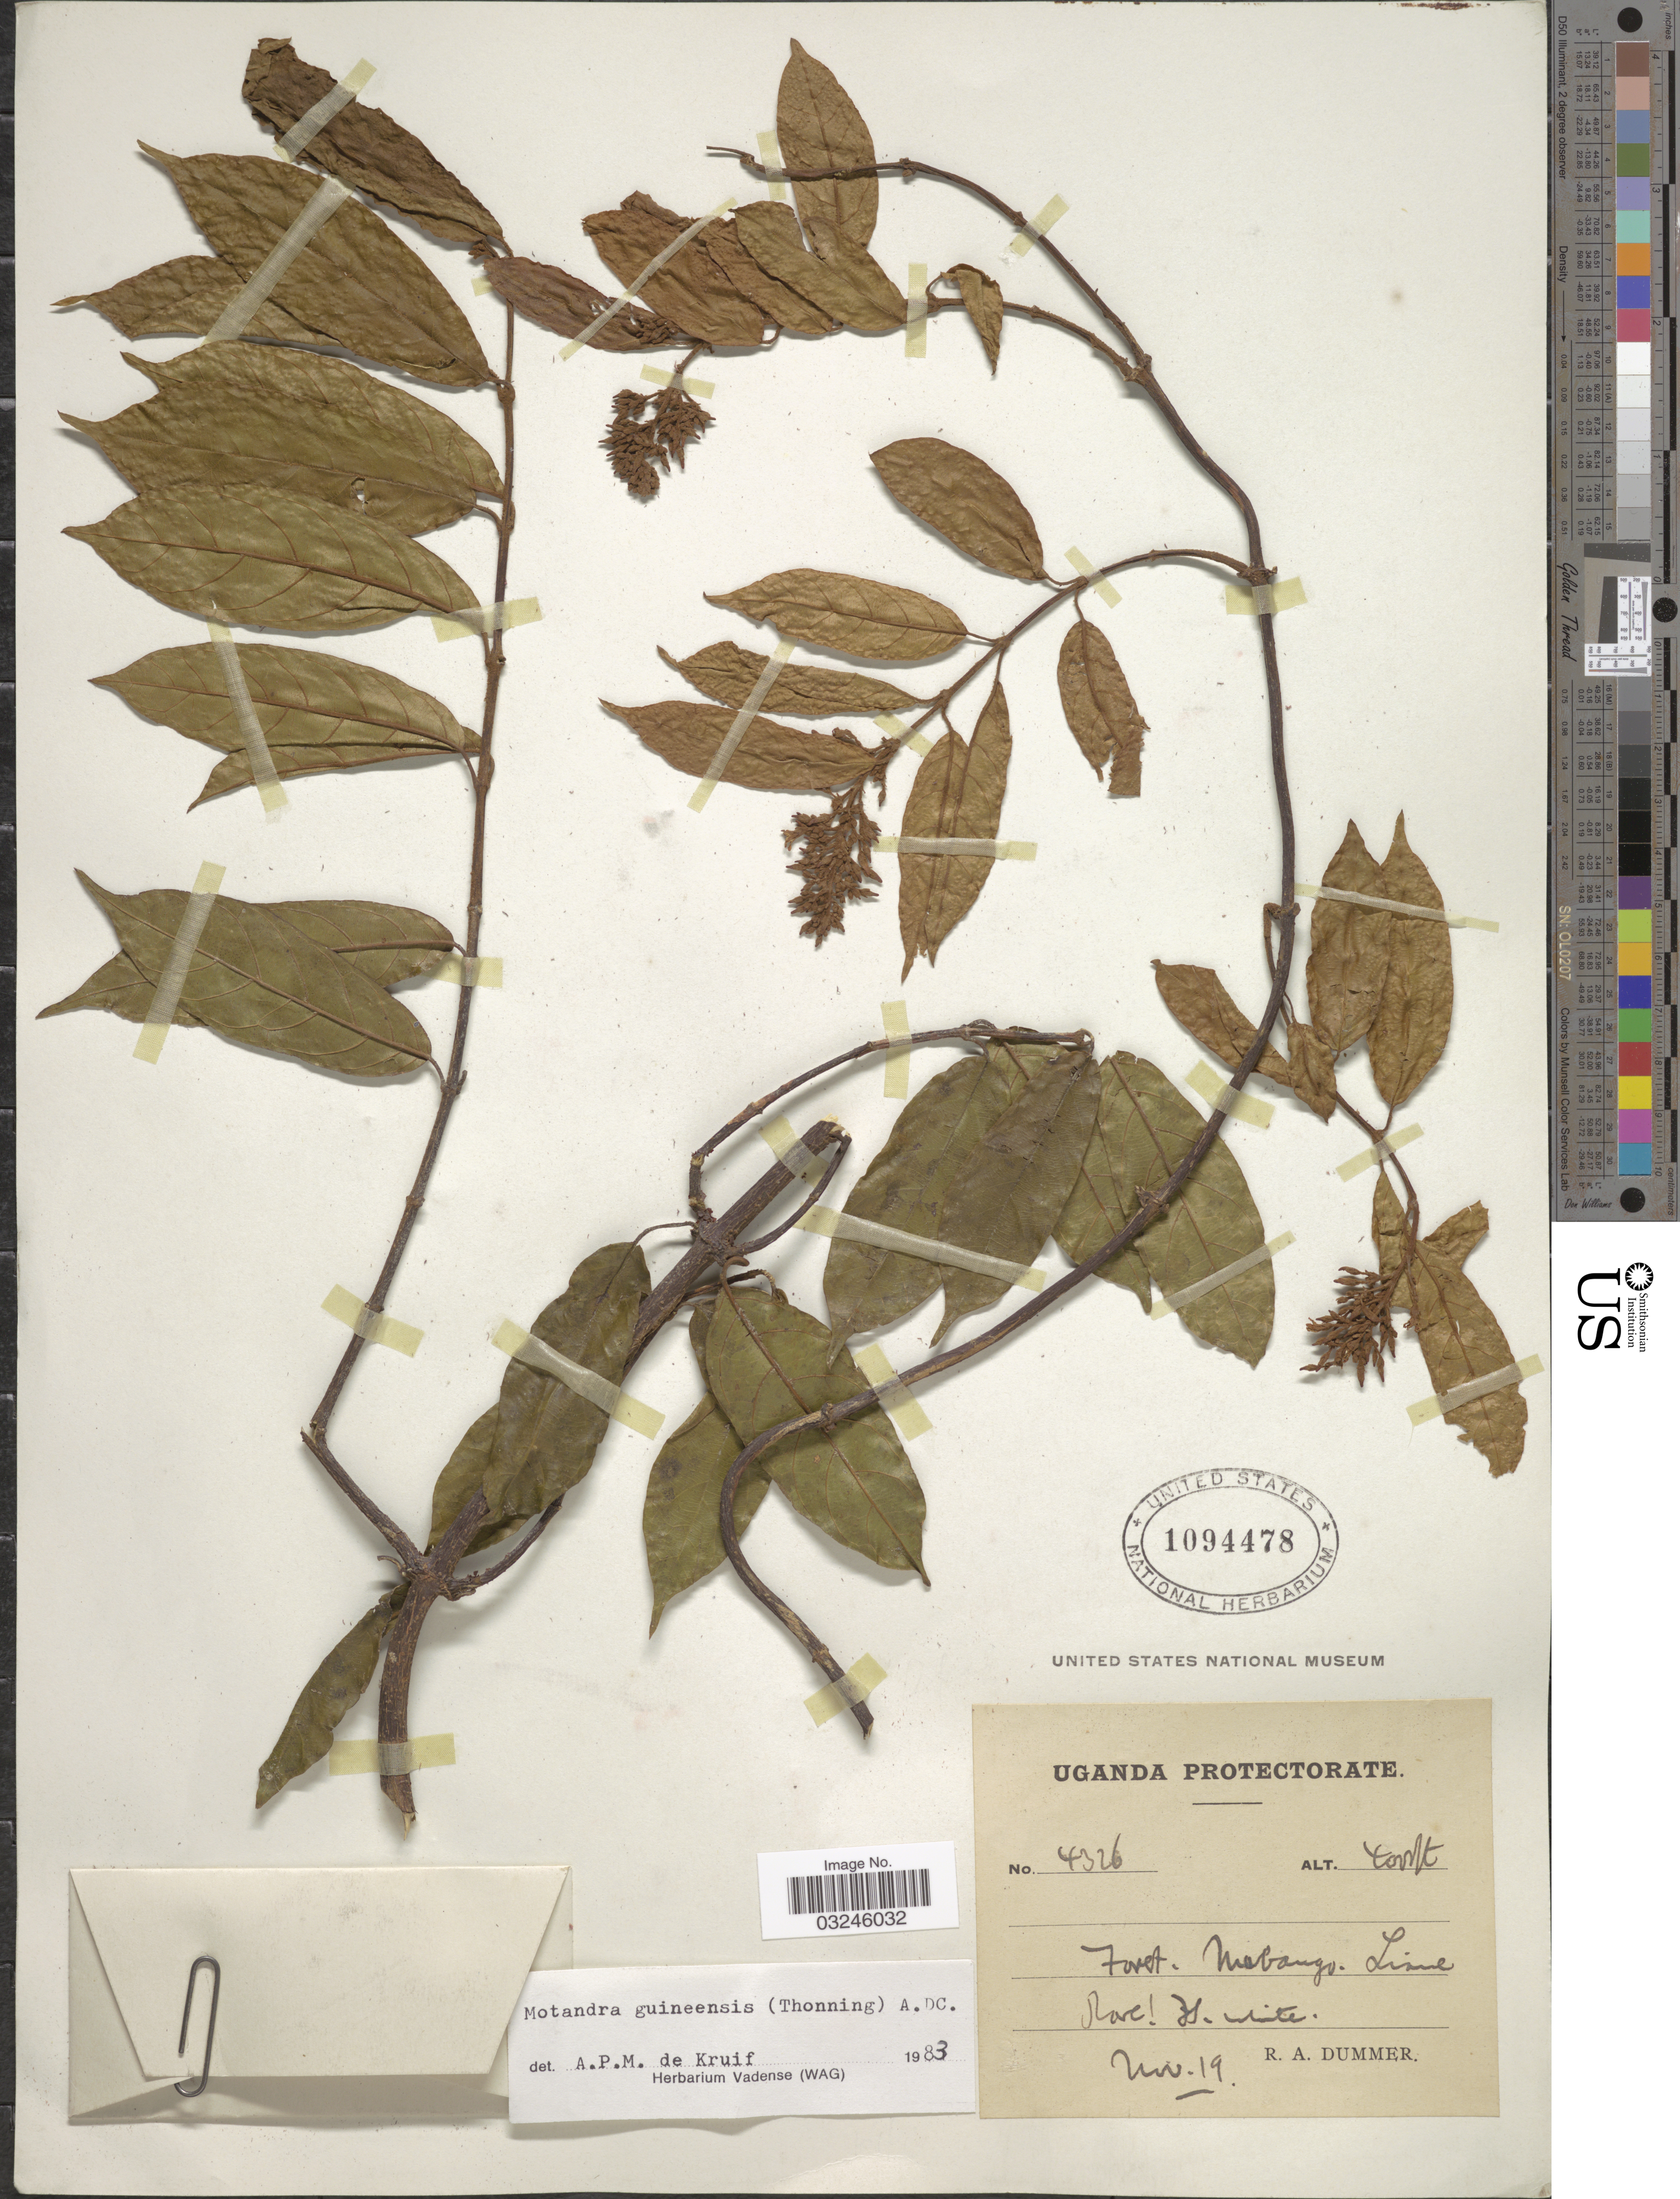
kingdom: Plantae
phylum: Tracheophyta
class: Magnoliopsida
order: Gentianales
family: Apocynaceae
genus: Motandra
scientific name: Motandra guineensis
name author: (Thonn.) A. DC.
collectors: R. Dümmer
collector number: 4326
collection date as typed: Transcribed d/m/y: /11/19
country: Uganda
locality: Mubango.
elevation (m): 1219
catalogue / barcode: US 1094478